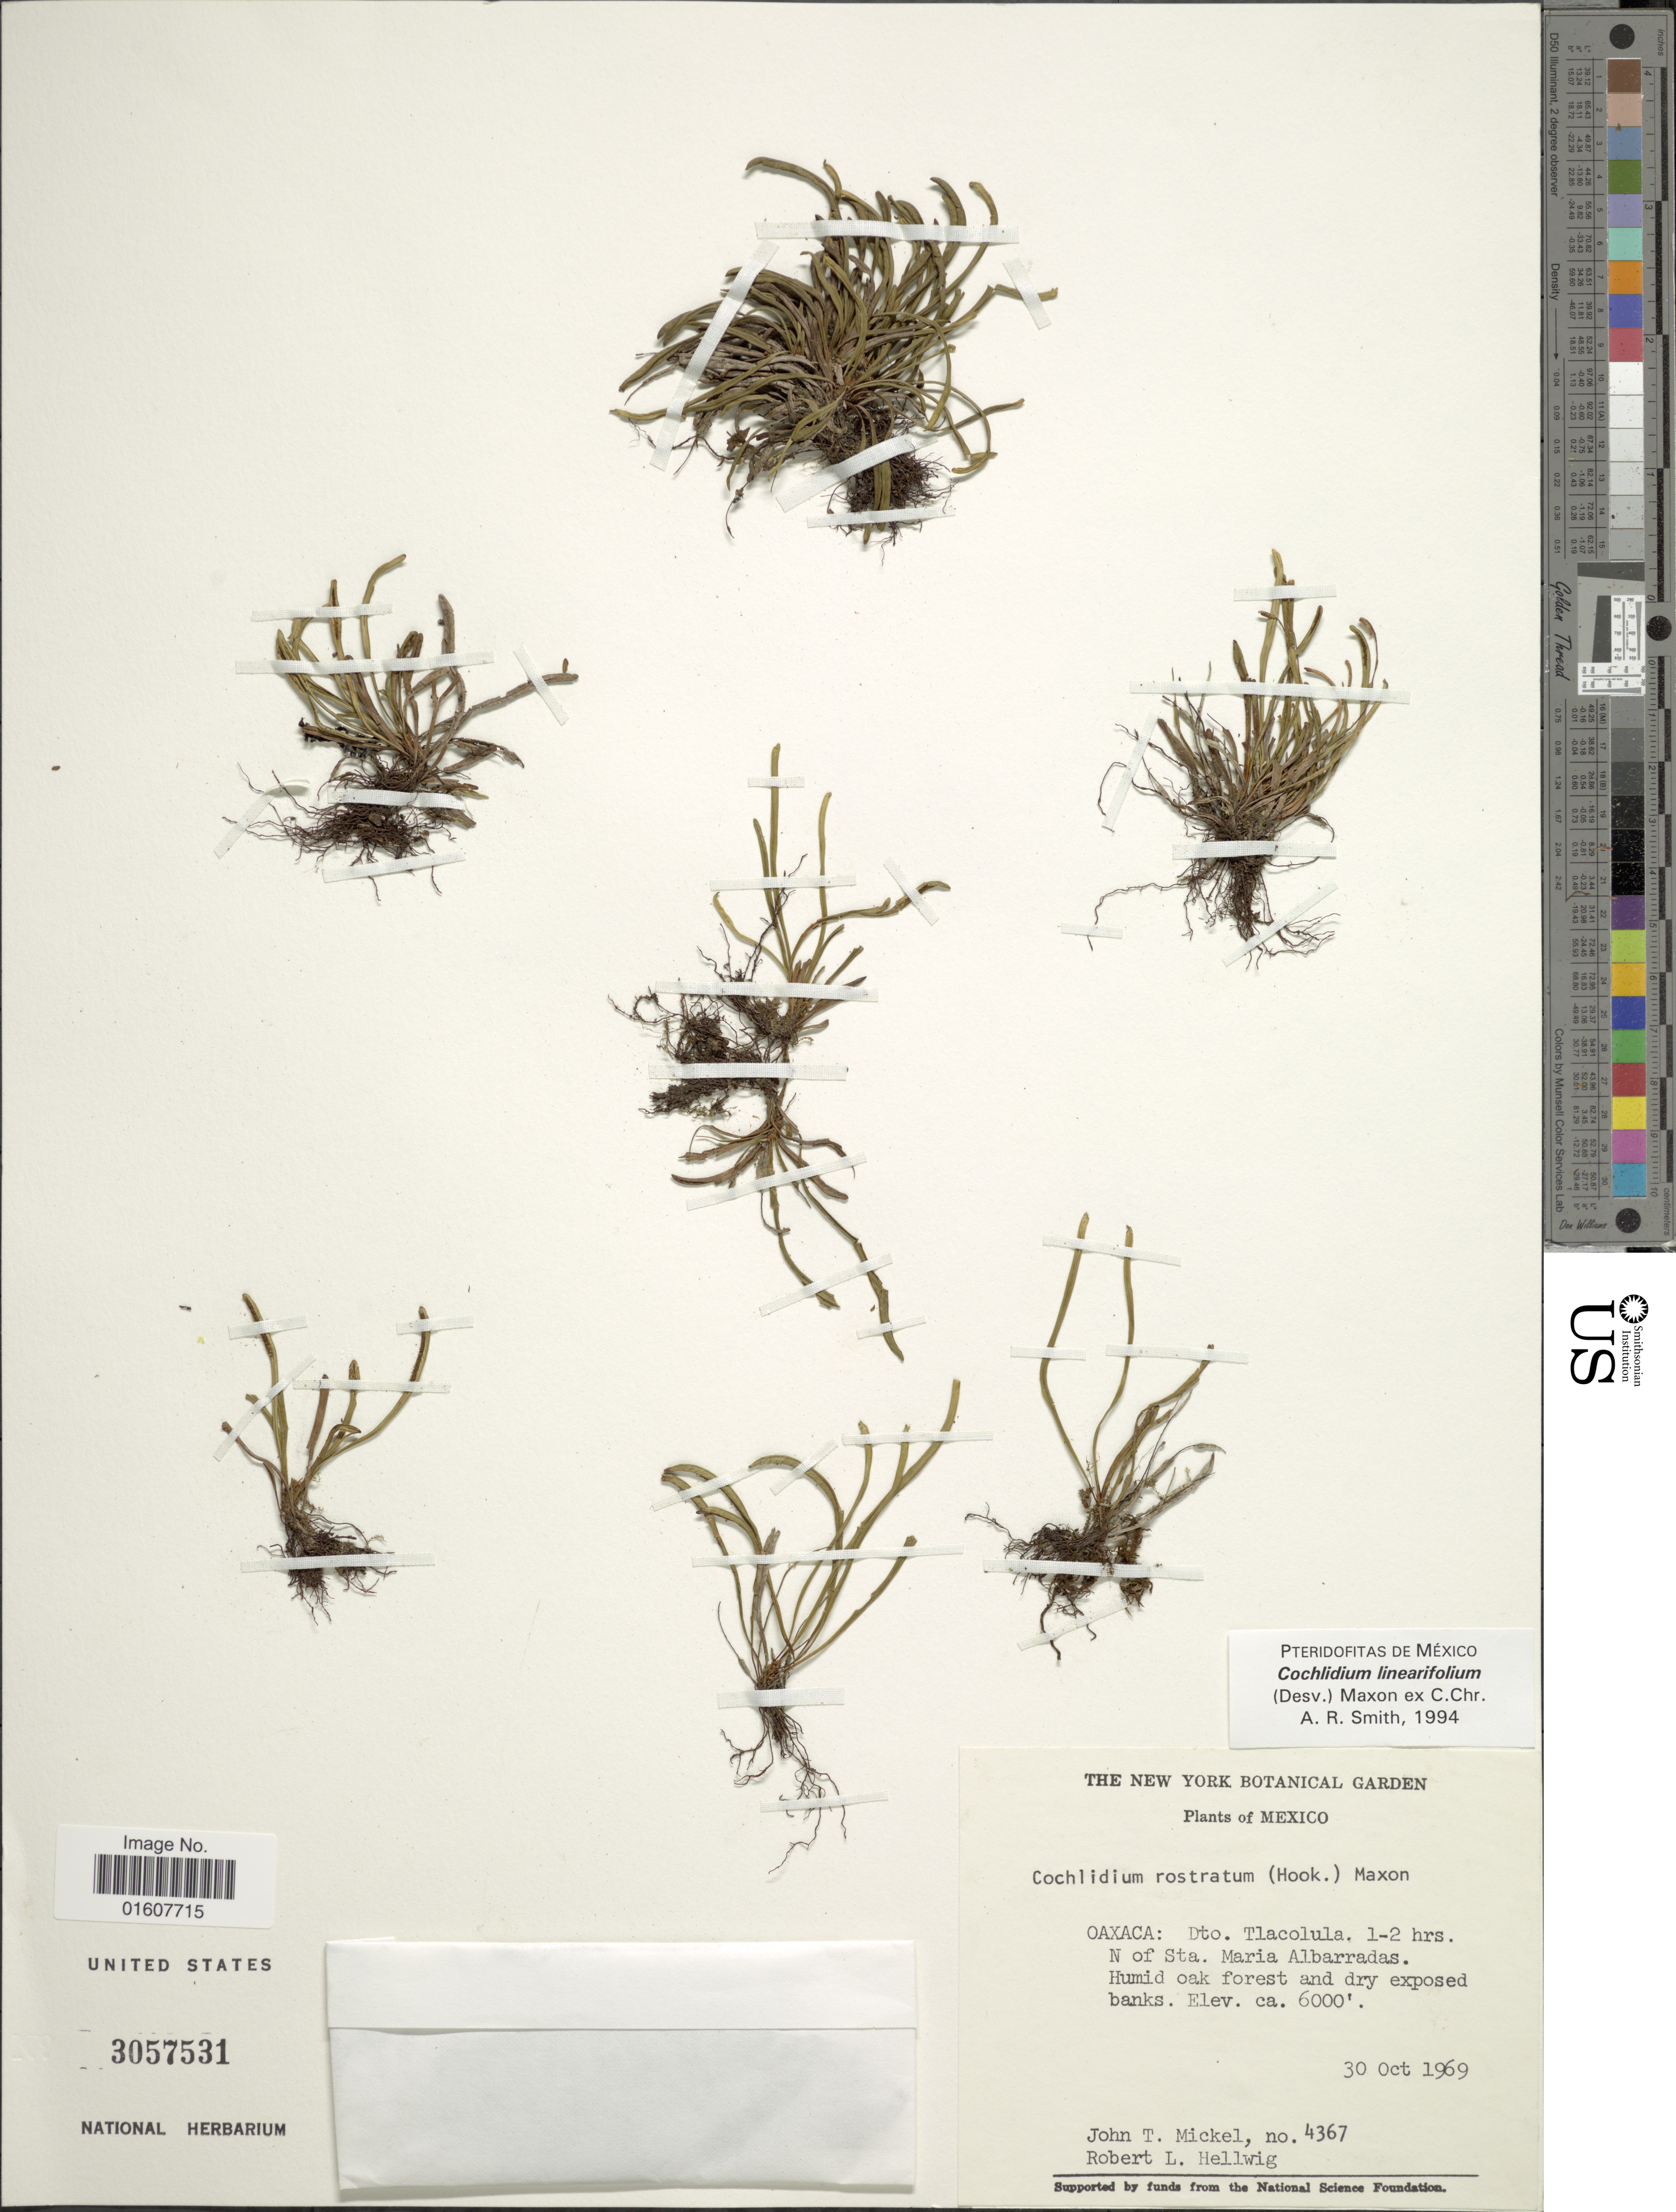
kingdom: Plantae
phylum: Tracheophyta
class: Polypodiopsida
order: Polypodiales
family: Polypodiaceae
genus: Cochlidium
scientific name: Cochlidium linearifolium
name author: (Desv.) Maxon ex C. Chr.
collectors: J. T. Mickel & R. Hellwig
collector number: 4367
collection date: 1969-10-30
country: Mexico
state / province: Oaxaca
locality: Dto. Tlacolula. 1-2 hrs. N of Sta Maria Albarradas. Humid oak forest dry exposed banks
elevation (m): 1829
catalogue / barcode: US 3057531